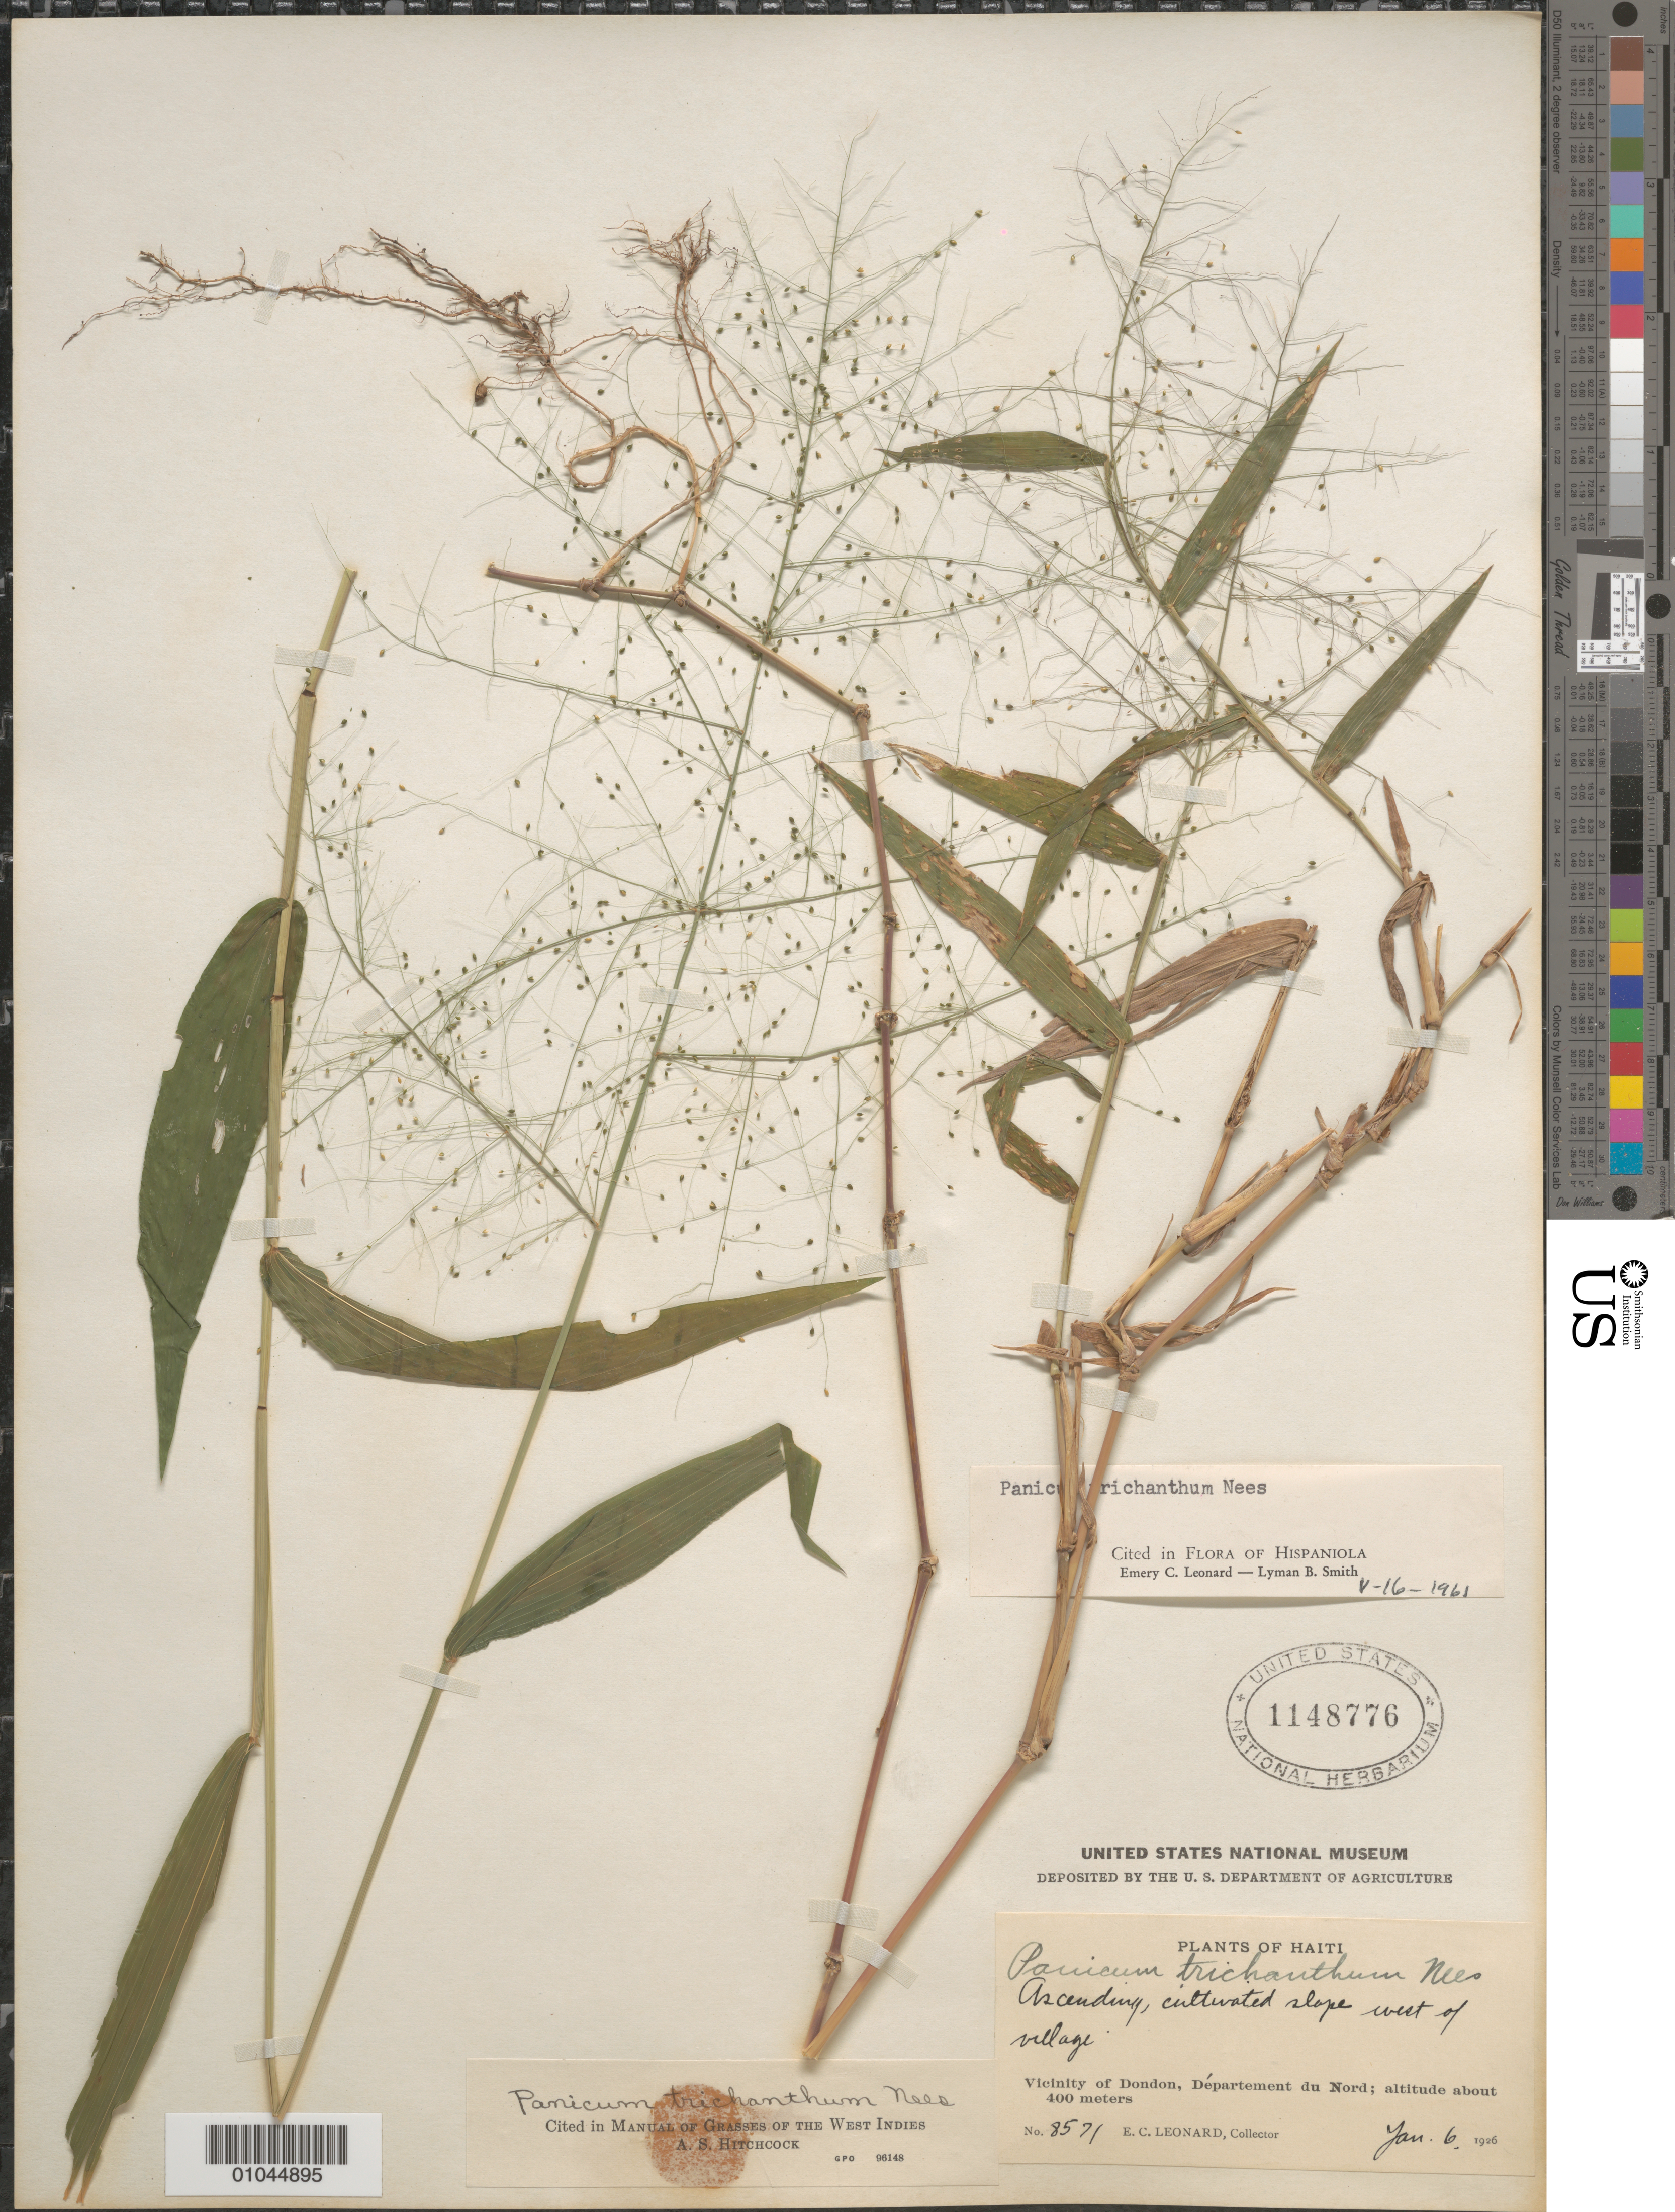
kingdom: Plantae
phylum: Tracheophyta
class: Liliopsida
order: Poales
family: Poaceae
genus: Panicum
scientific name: Panicum trichanthum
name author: Nees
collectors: E. C. Leonard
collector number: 8571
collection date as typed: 06 Jan 1926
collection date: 1926-01-06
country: Haiti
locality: Vicinity of Dondon, Departement du Nord, W of village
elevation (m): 400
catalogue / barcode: US 1044895